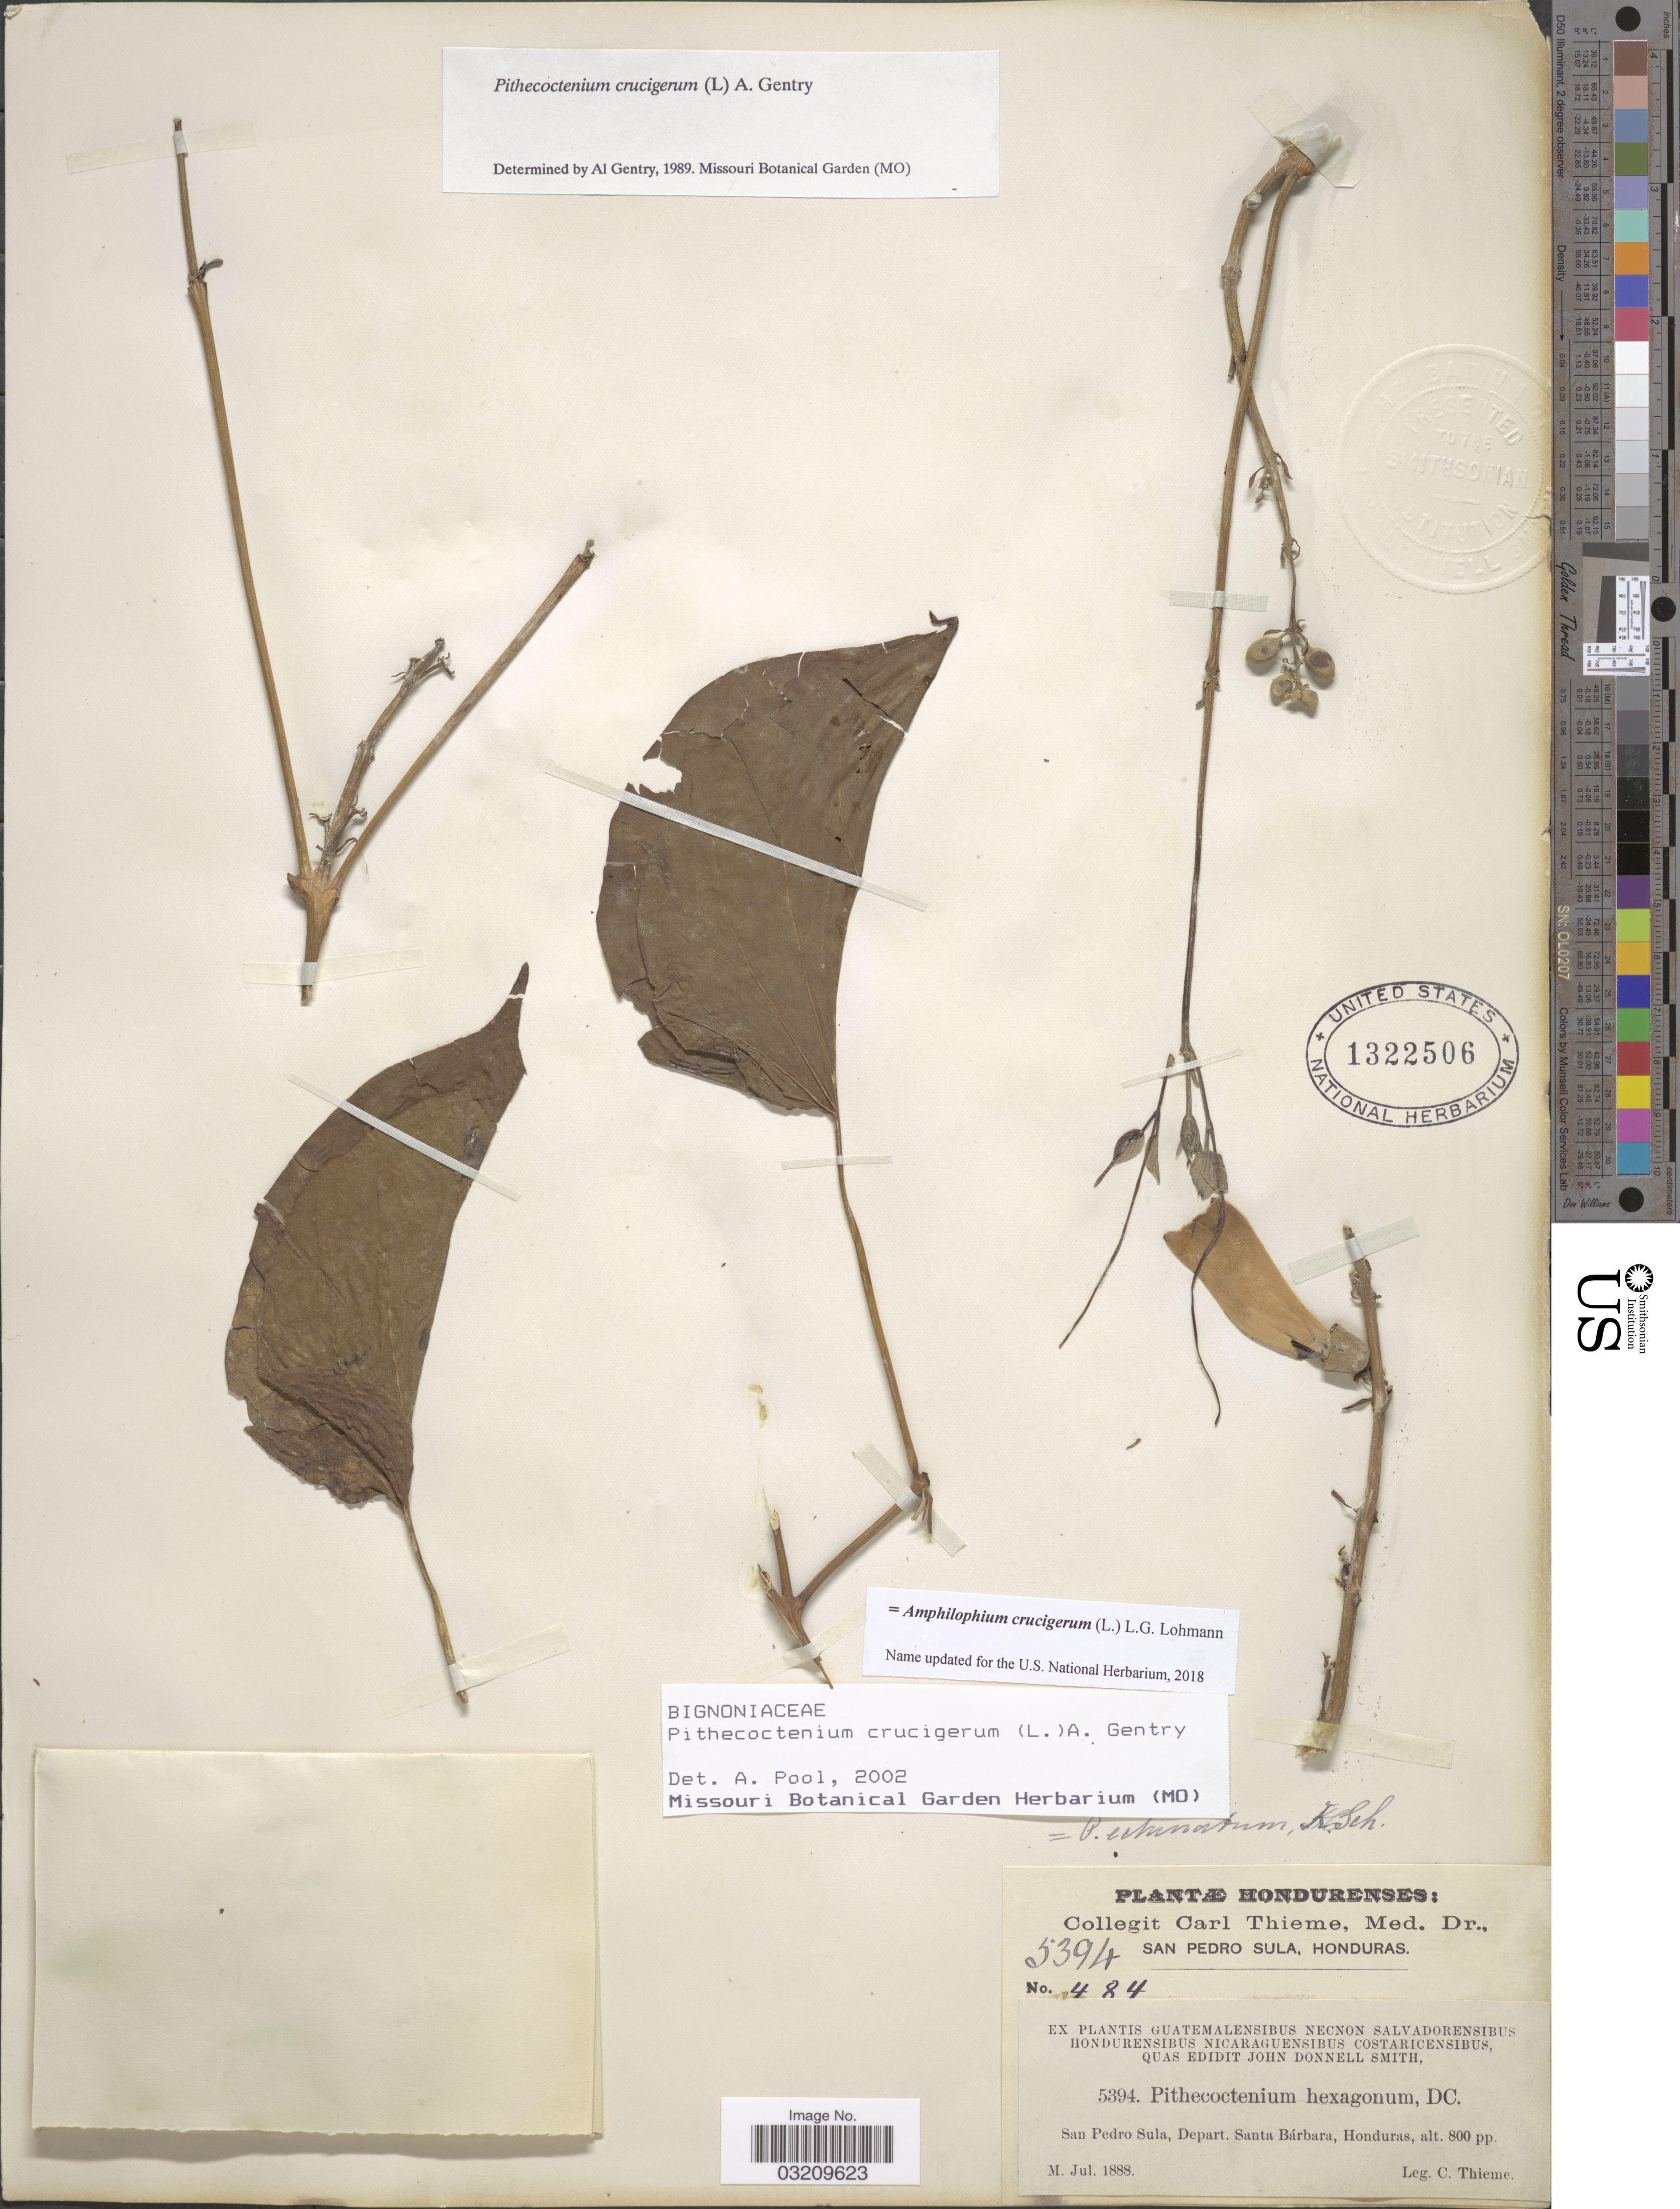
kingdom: Plantae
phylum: Tracheophyta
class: Magnoliopsida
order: Lamiales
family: Bignoniaceae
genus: Amphilophium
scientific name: Amphilophium crucigerum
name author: (L.) L.G. Lohmann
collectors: C. Thieme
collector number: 5394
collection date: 1888-07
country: Honduras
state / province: Santa Bárbara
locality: San Pedro Sula, Depart. Santa Bárbara.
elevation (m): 244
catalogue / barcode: US 1322506